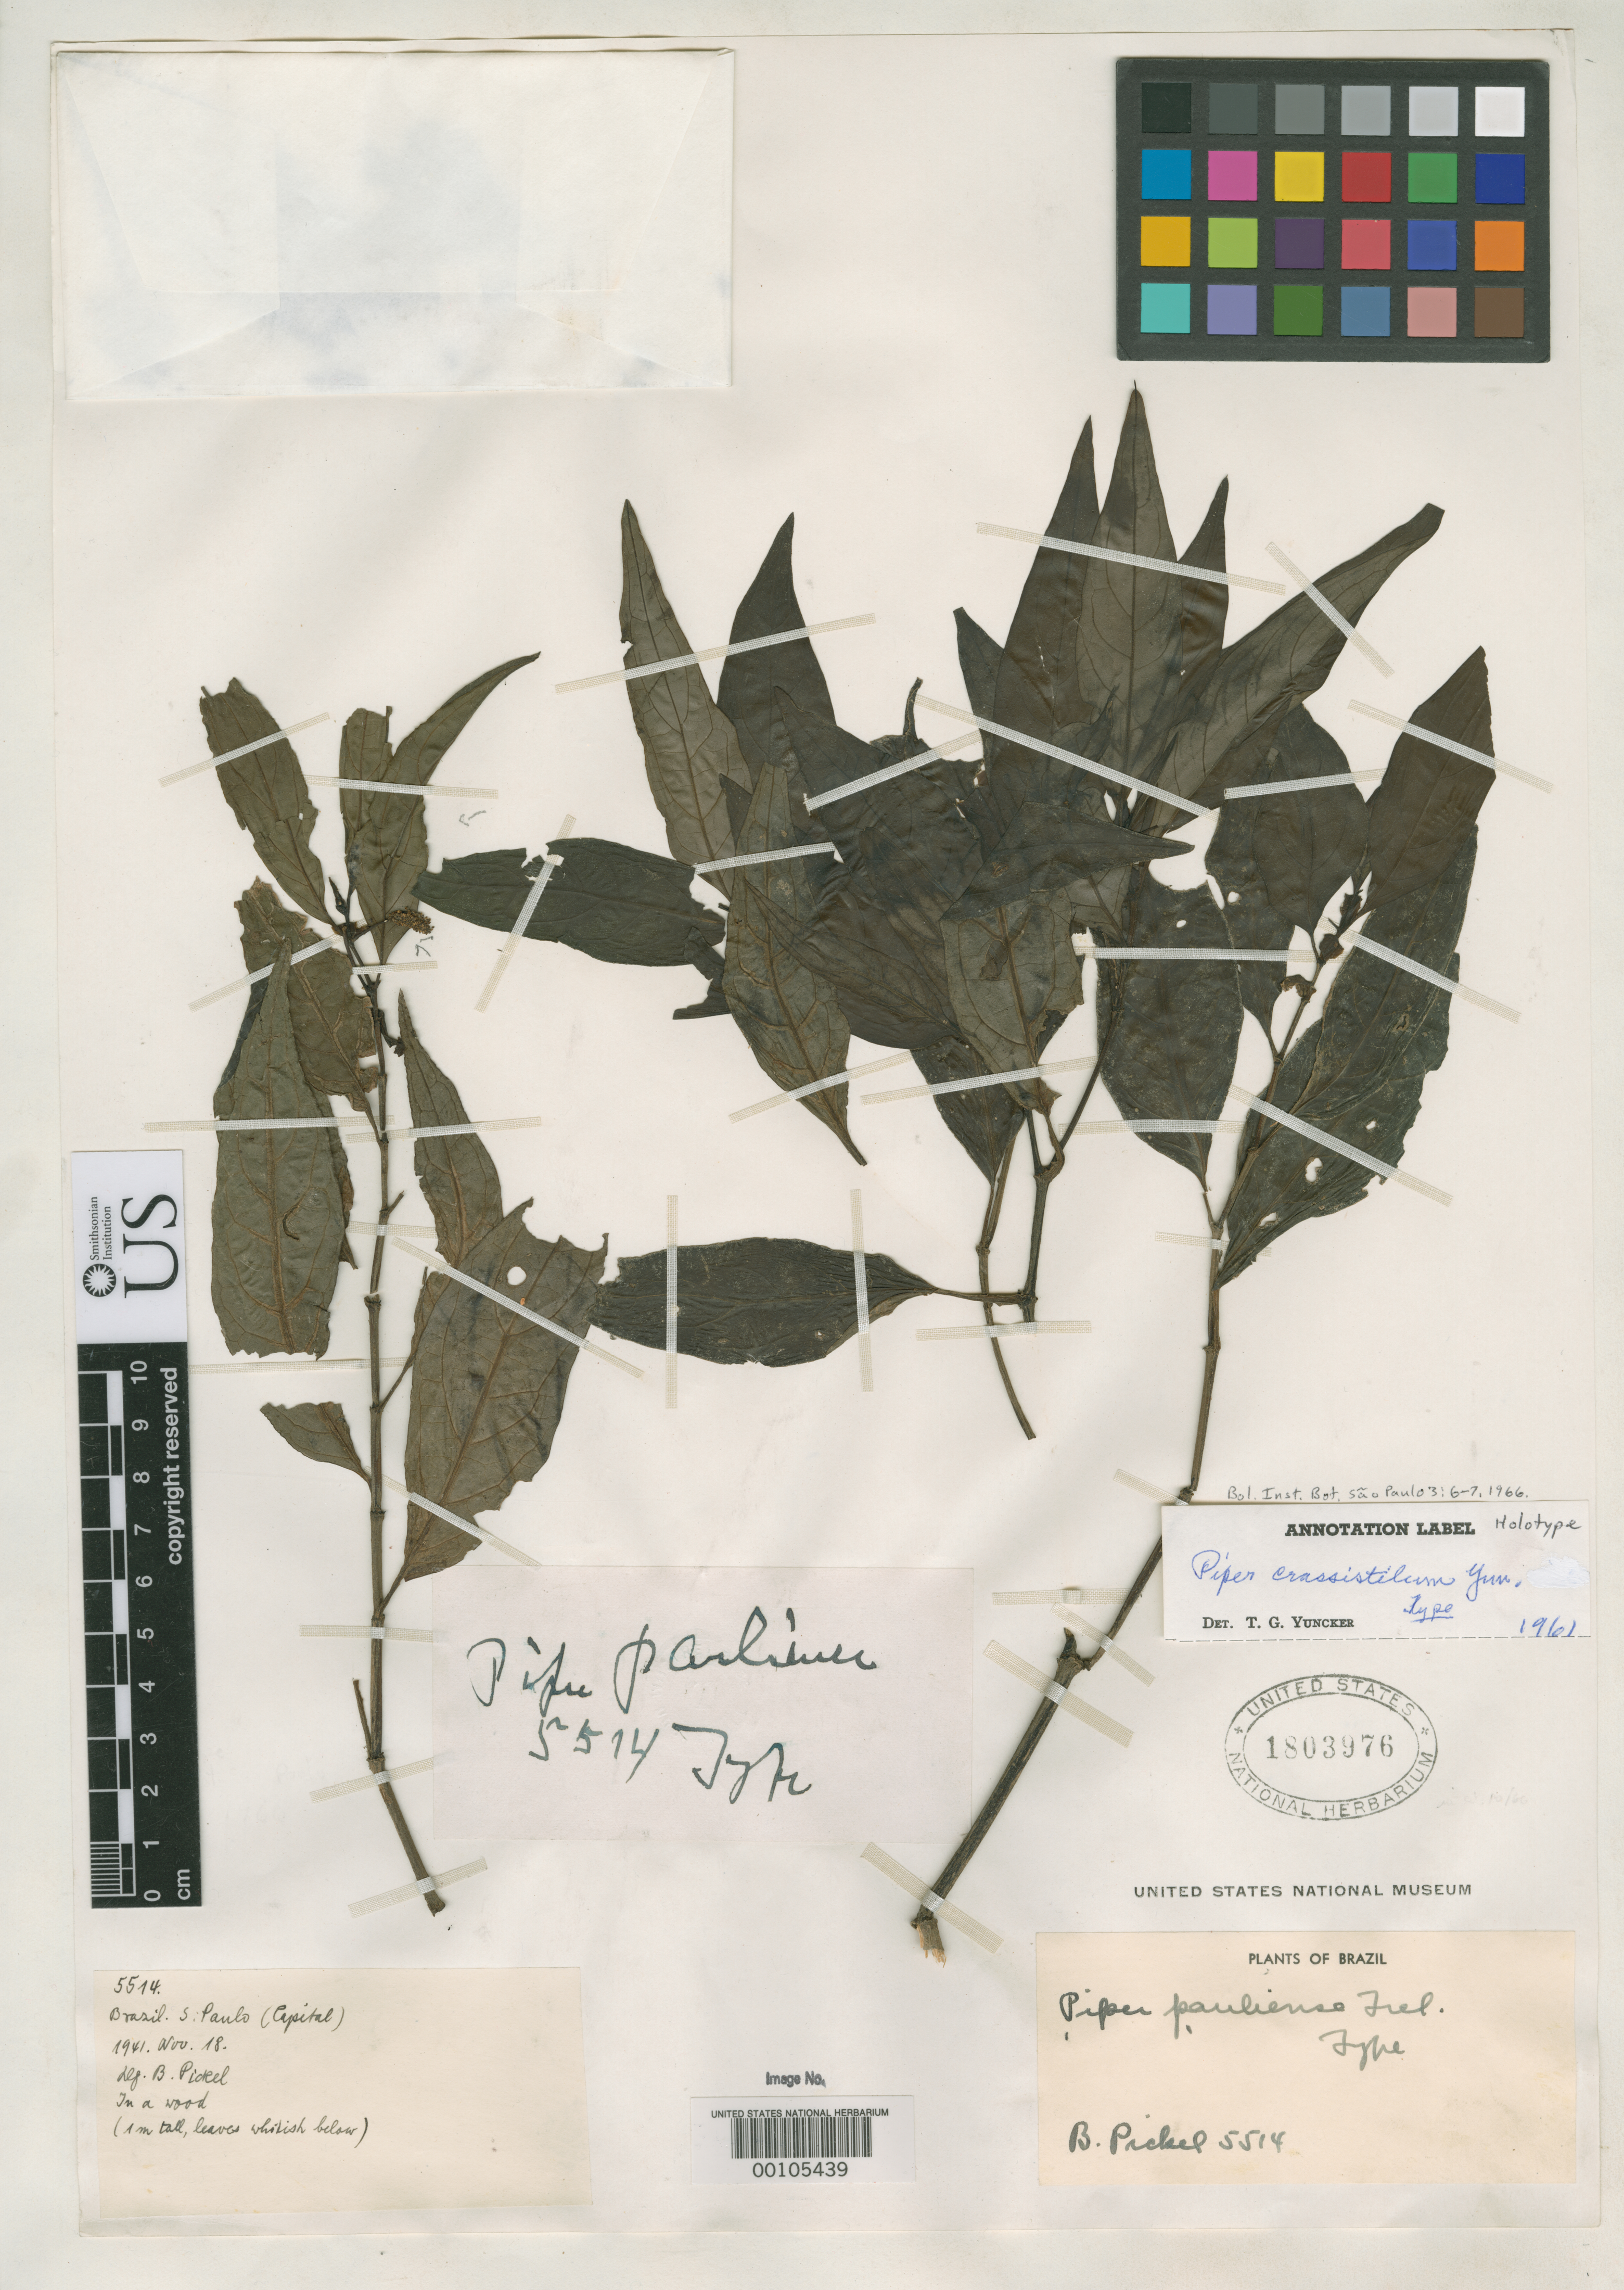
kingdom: Plantae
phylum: Tracheophyta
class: Magnoliopsida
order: Piperales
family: Piperaceae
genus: Piper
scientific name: Piper crassistilum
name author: Yunck.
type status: Holotype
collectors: B. J. Pickel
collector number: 5514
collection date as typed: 18 Nov 1941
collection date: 1941-11-18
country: Brazil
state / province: São Paulo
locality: Sao Paulo.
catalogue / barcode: US 1803976